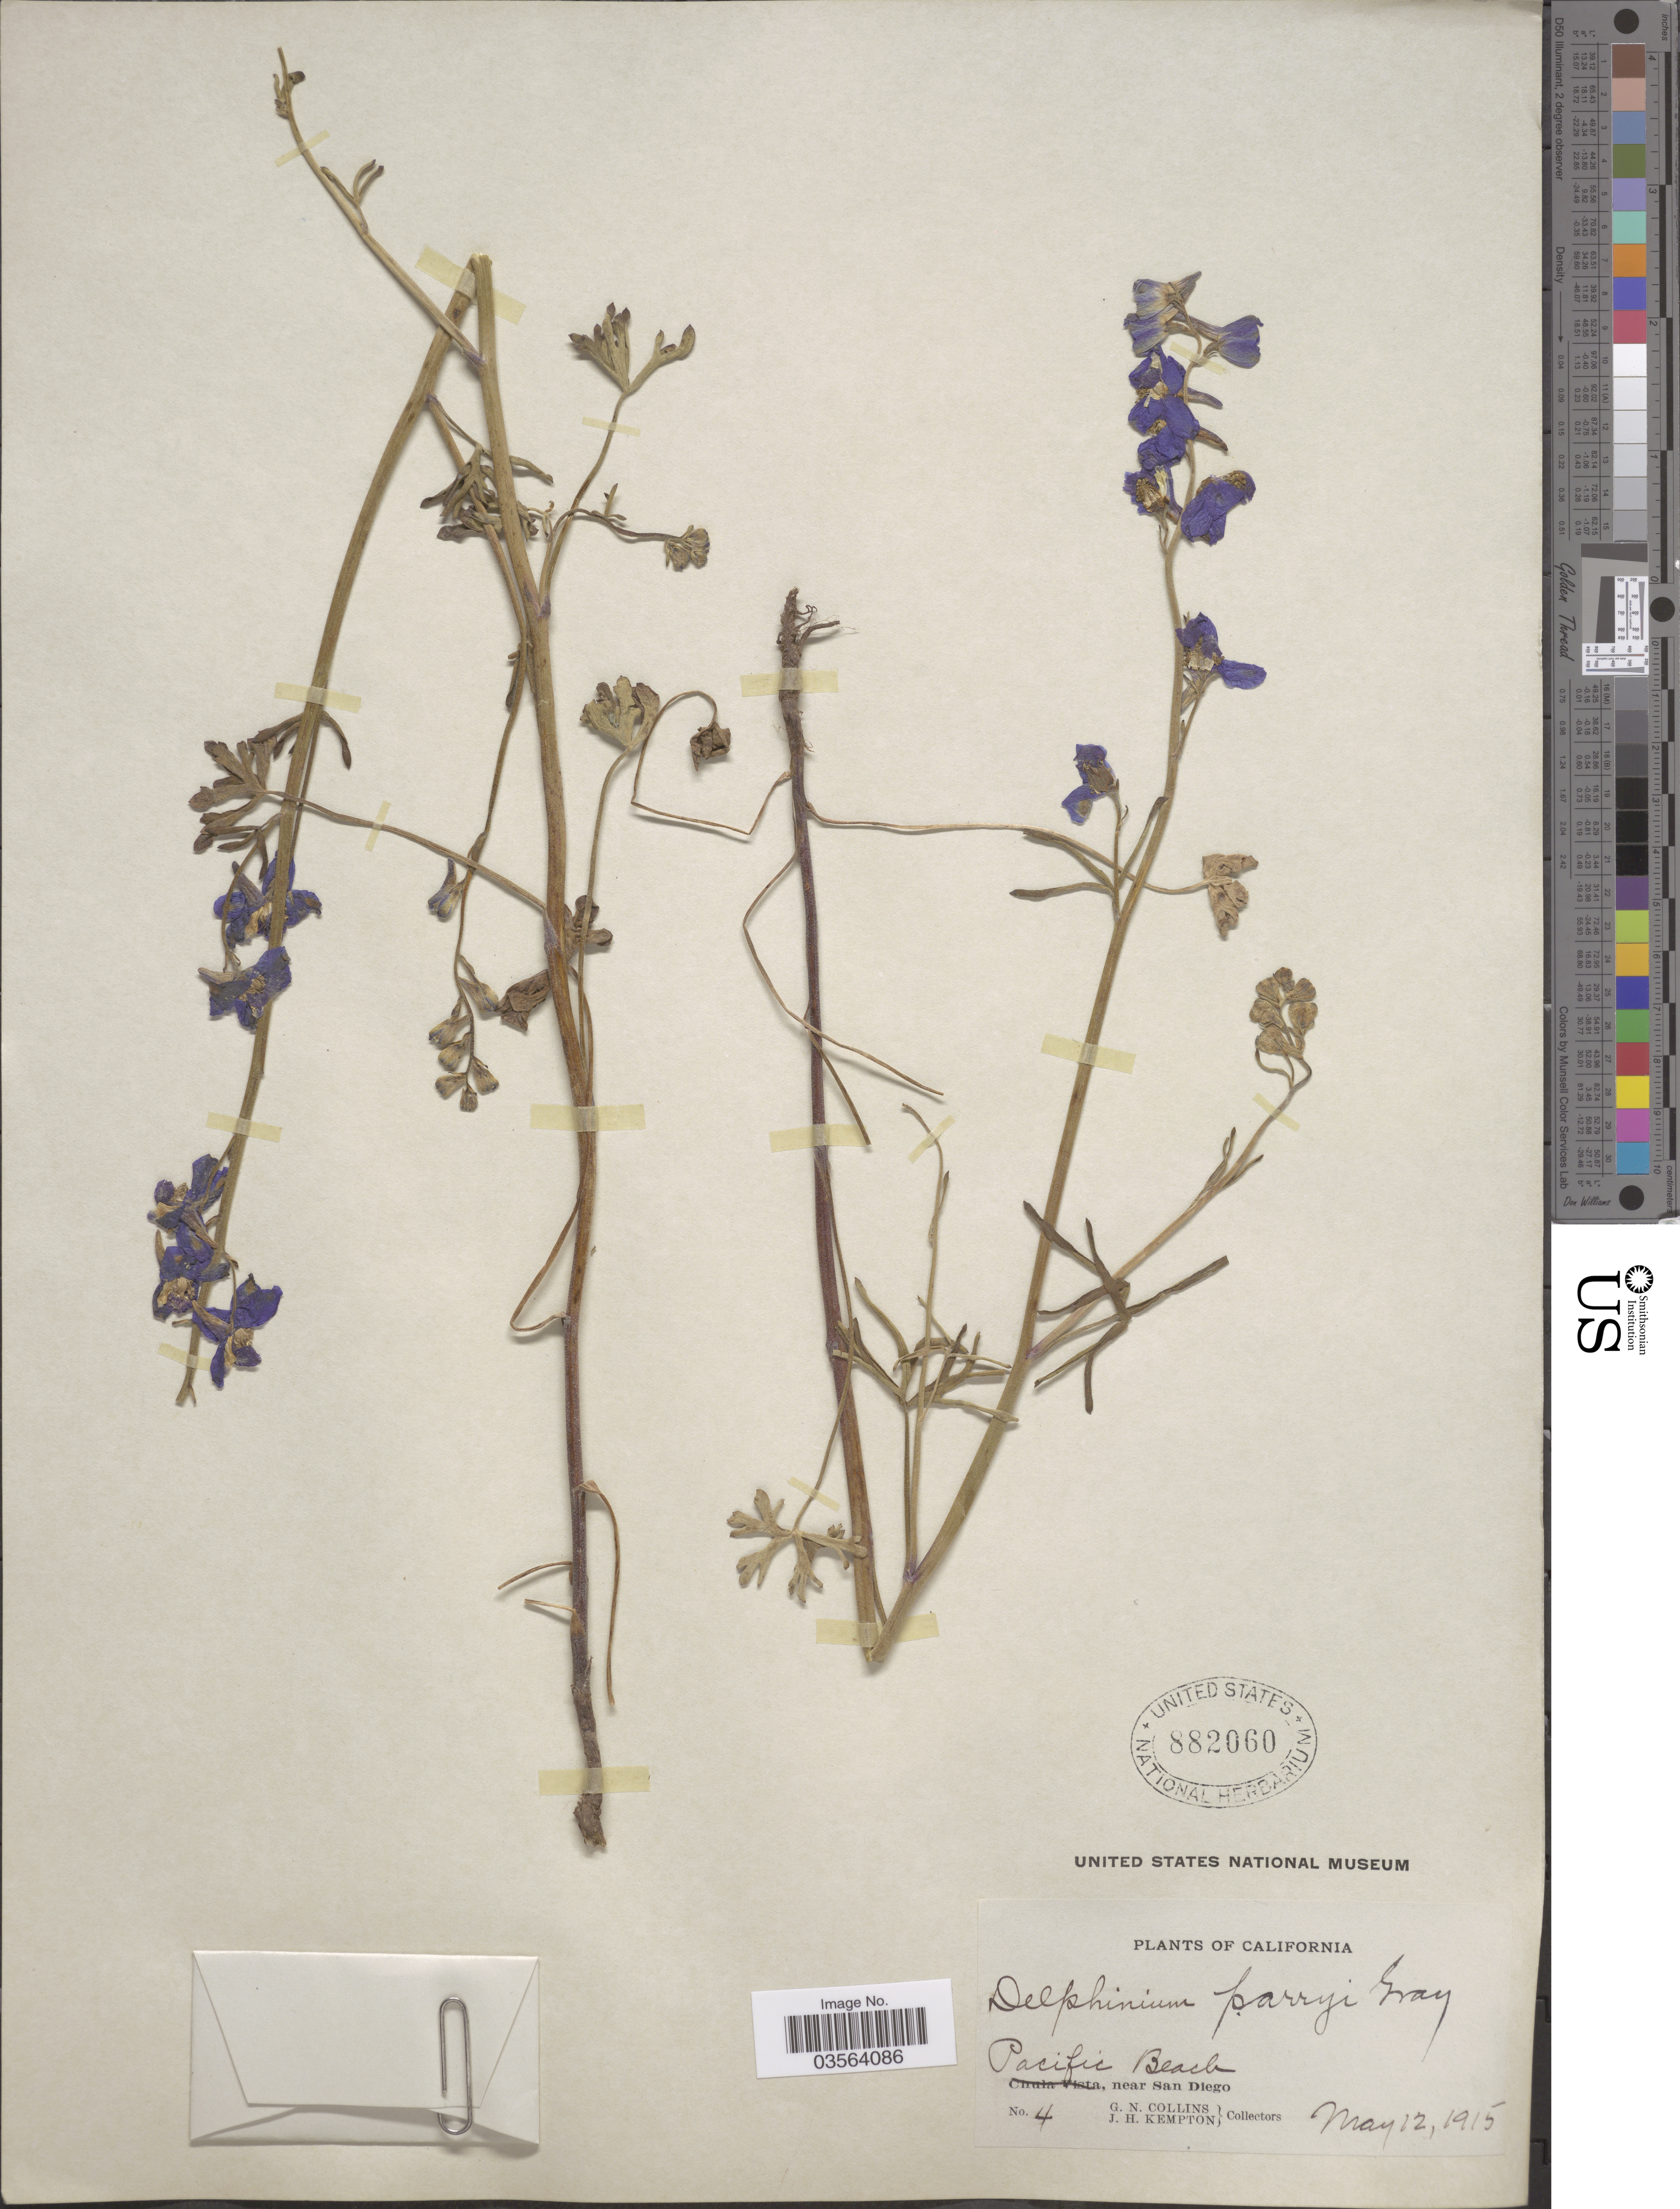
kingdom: Plantae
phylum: Tracheophyta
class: Magnoliopsida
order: Ranunculales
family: Ranunculaceae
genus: Delphinium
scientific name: Delphinium parryi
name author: A. Gray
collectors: G. Collins & J. H. Kempton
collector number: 4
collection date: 1915-05-12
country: United States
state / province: California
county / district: San Diego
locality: Pacific Beach, near San Diego.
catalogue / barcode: US 882060